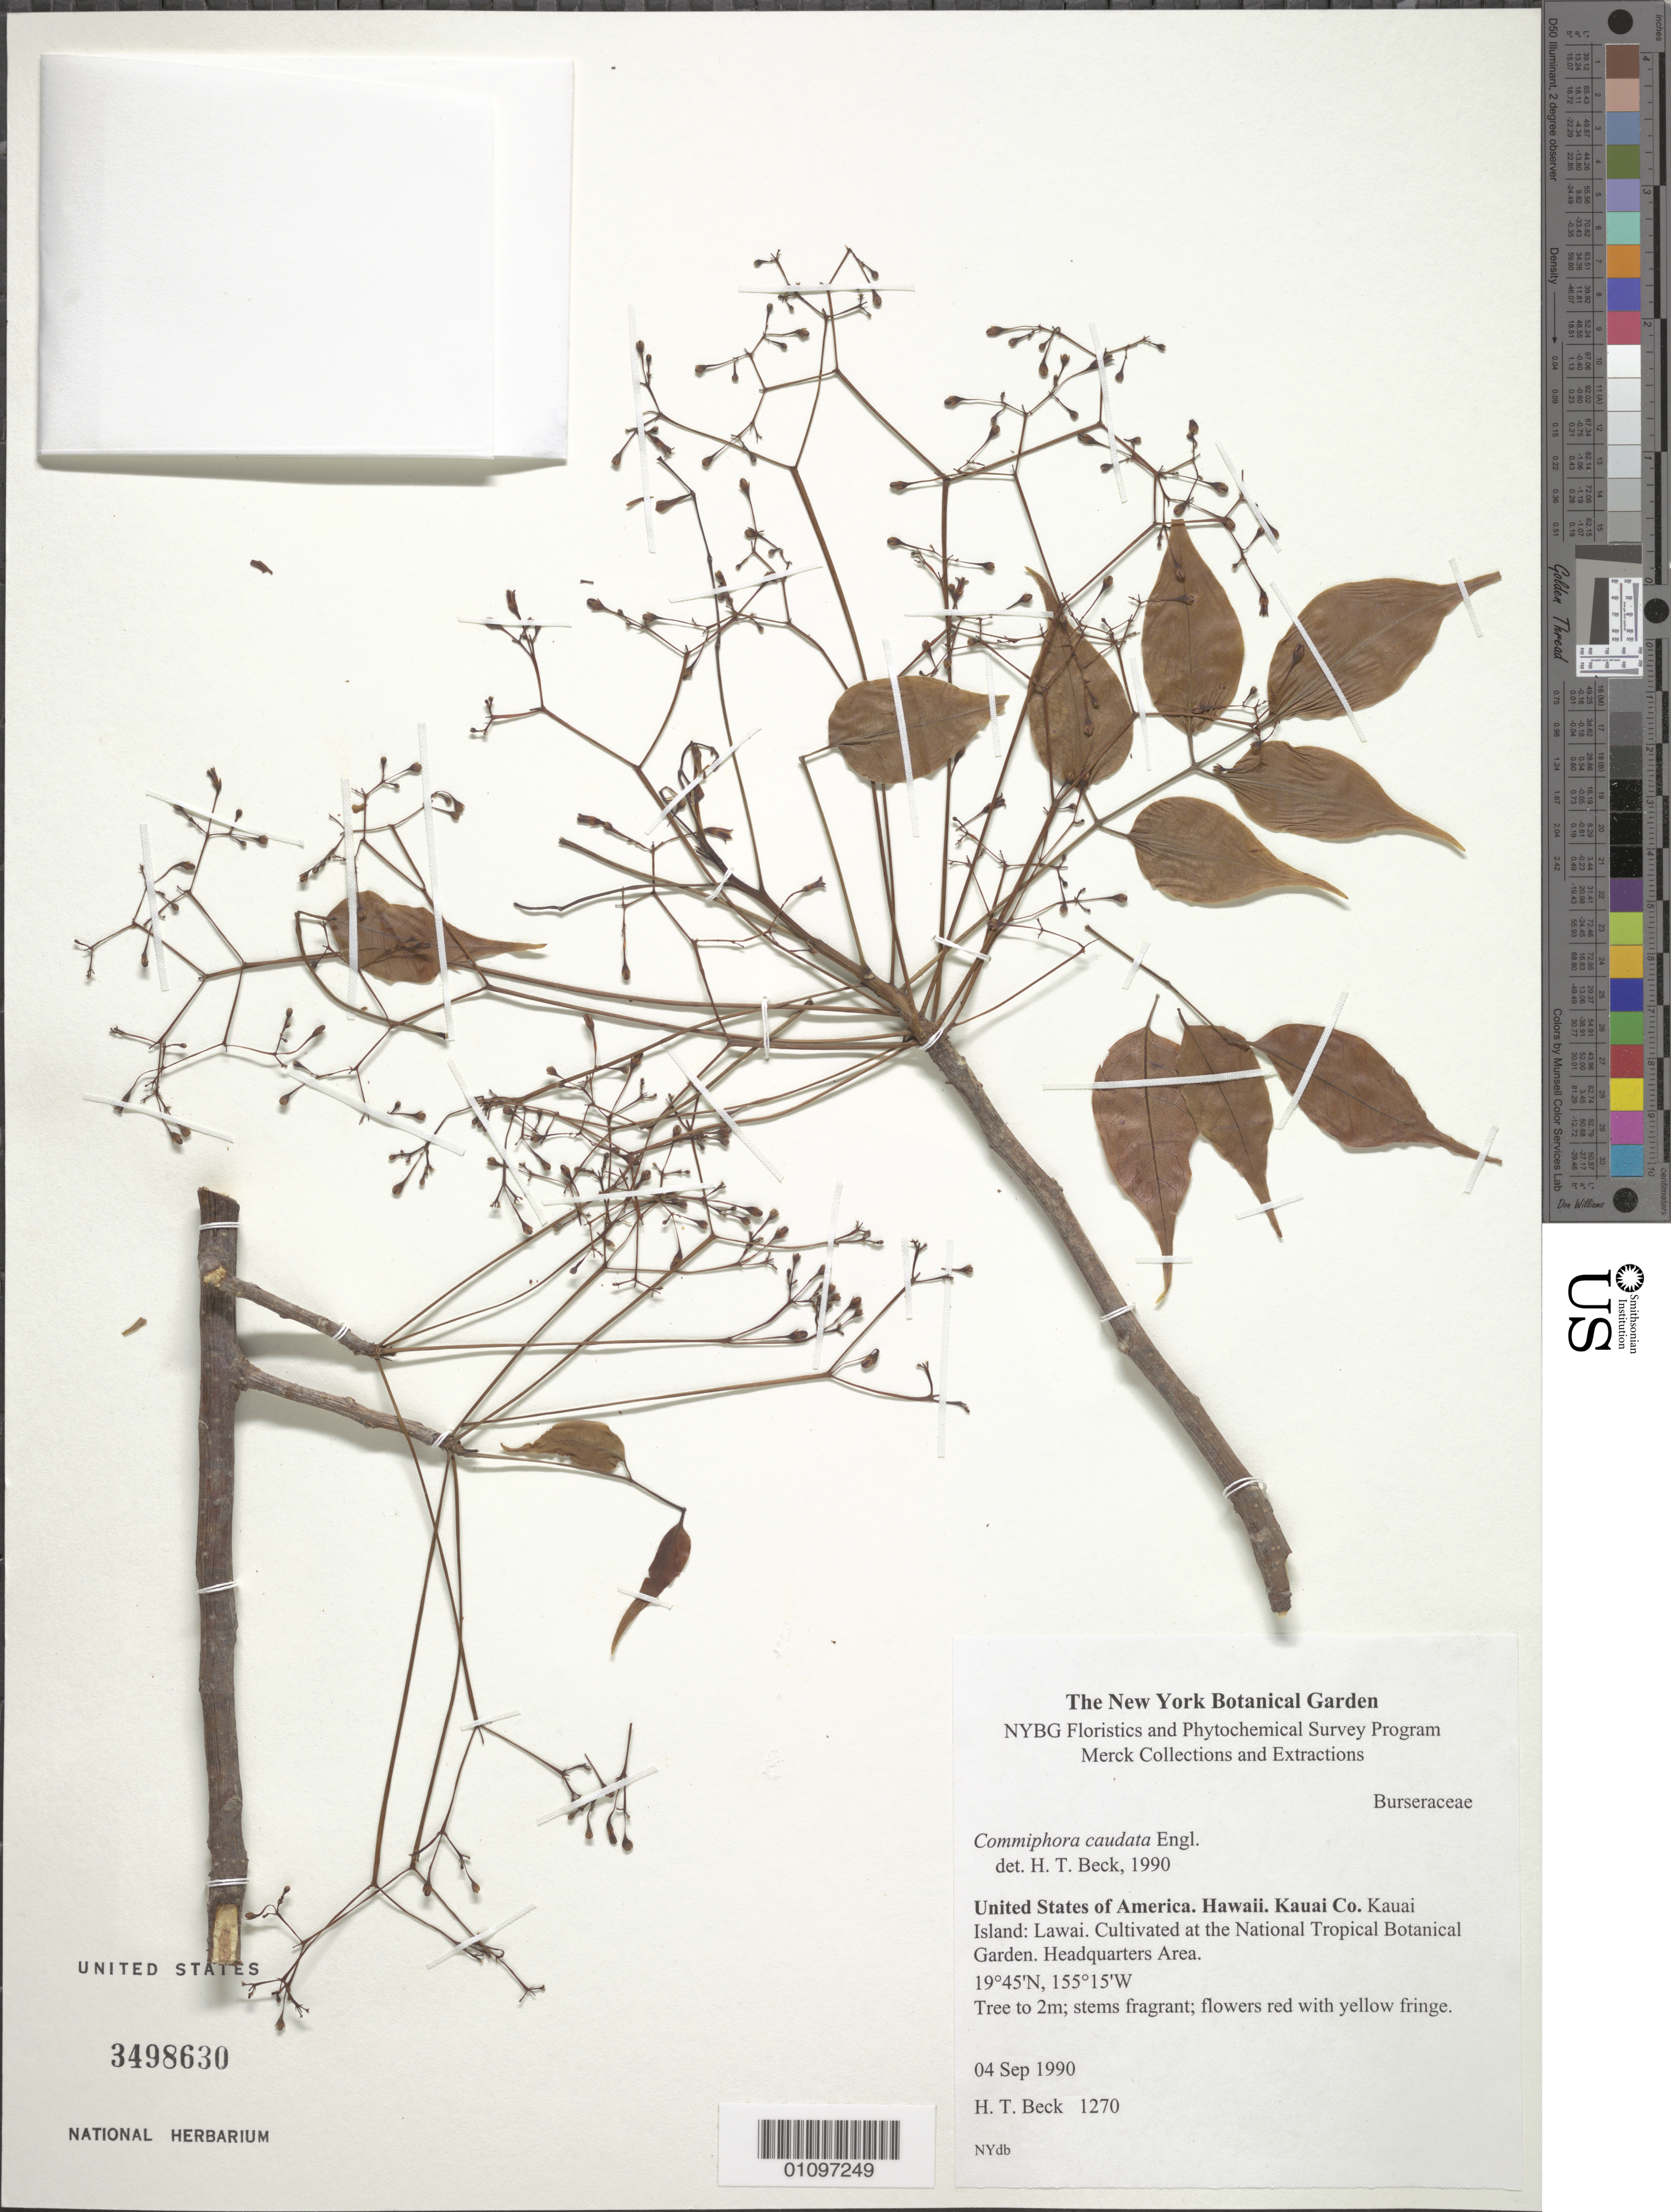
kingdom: Plantae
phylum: Tracheophyta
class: Magnoliopsida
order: Sapindales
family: Burseraceae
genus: Commiphora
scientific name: Commiphora caudata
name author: Engl.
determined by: Beck, H. T.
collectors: H. T. Beck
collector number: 1270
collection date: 1990-09-04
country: United States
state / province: Hawaii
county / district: Kauai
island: Kaua'i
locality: Lawai. Cultivated at the National Tropical Botanical Garden. Headquarters Area.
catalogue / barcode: US 3498630